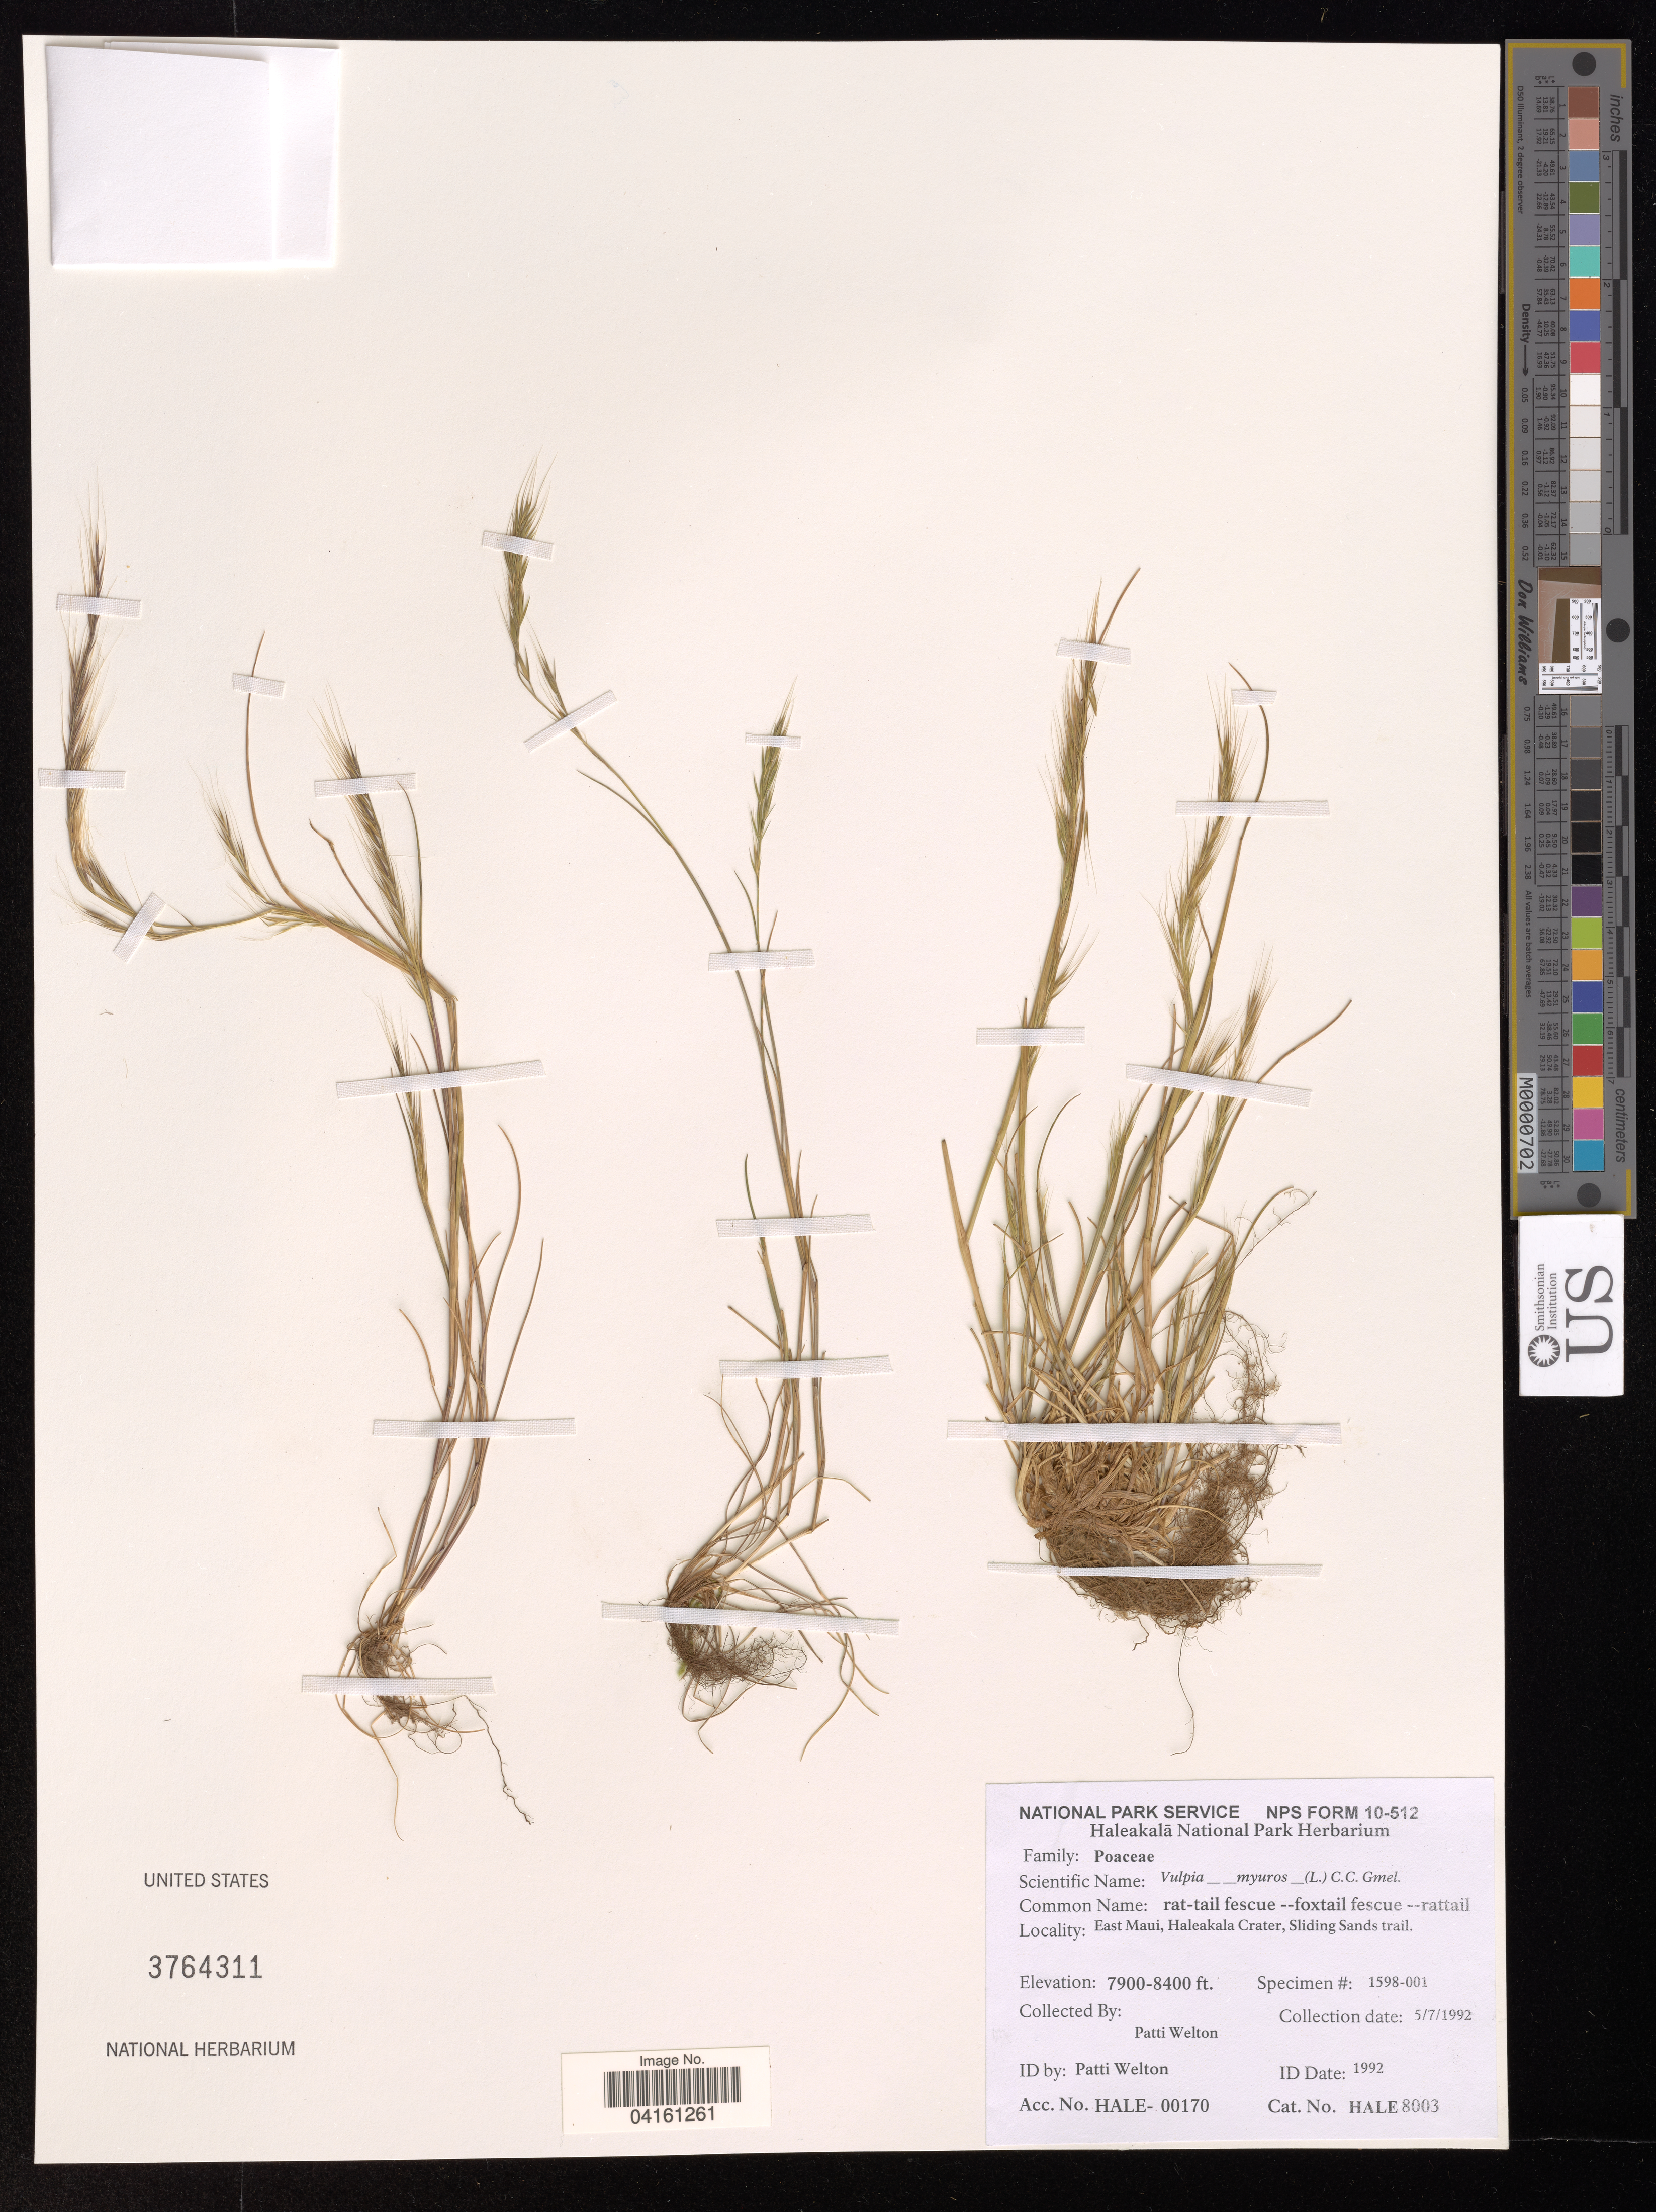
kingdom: Plantae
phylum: Tracheophyta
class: Liliopsida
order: Poales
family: Poaceae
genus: Festuca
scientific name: Festuca myuros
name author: L.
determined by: Wagner, W. L., (BOT), Smithsonian Institution - National Museum of Natural History (UNITED STATES)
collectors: P. Welton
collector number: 1598-001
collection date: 1992-05-07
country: United States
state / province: Hawaii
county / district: Maui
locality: East Maui, Haleakala Crater, Sliding Sands trail.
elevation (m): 2408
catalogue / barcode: US 3764311